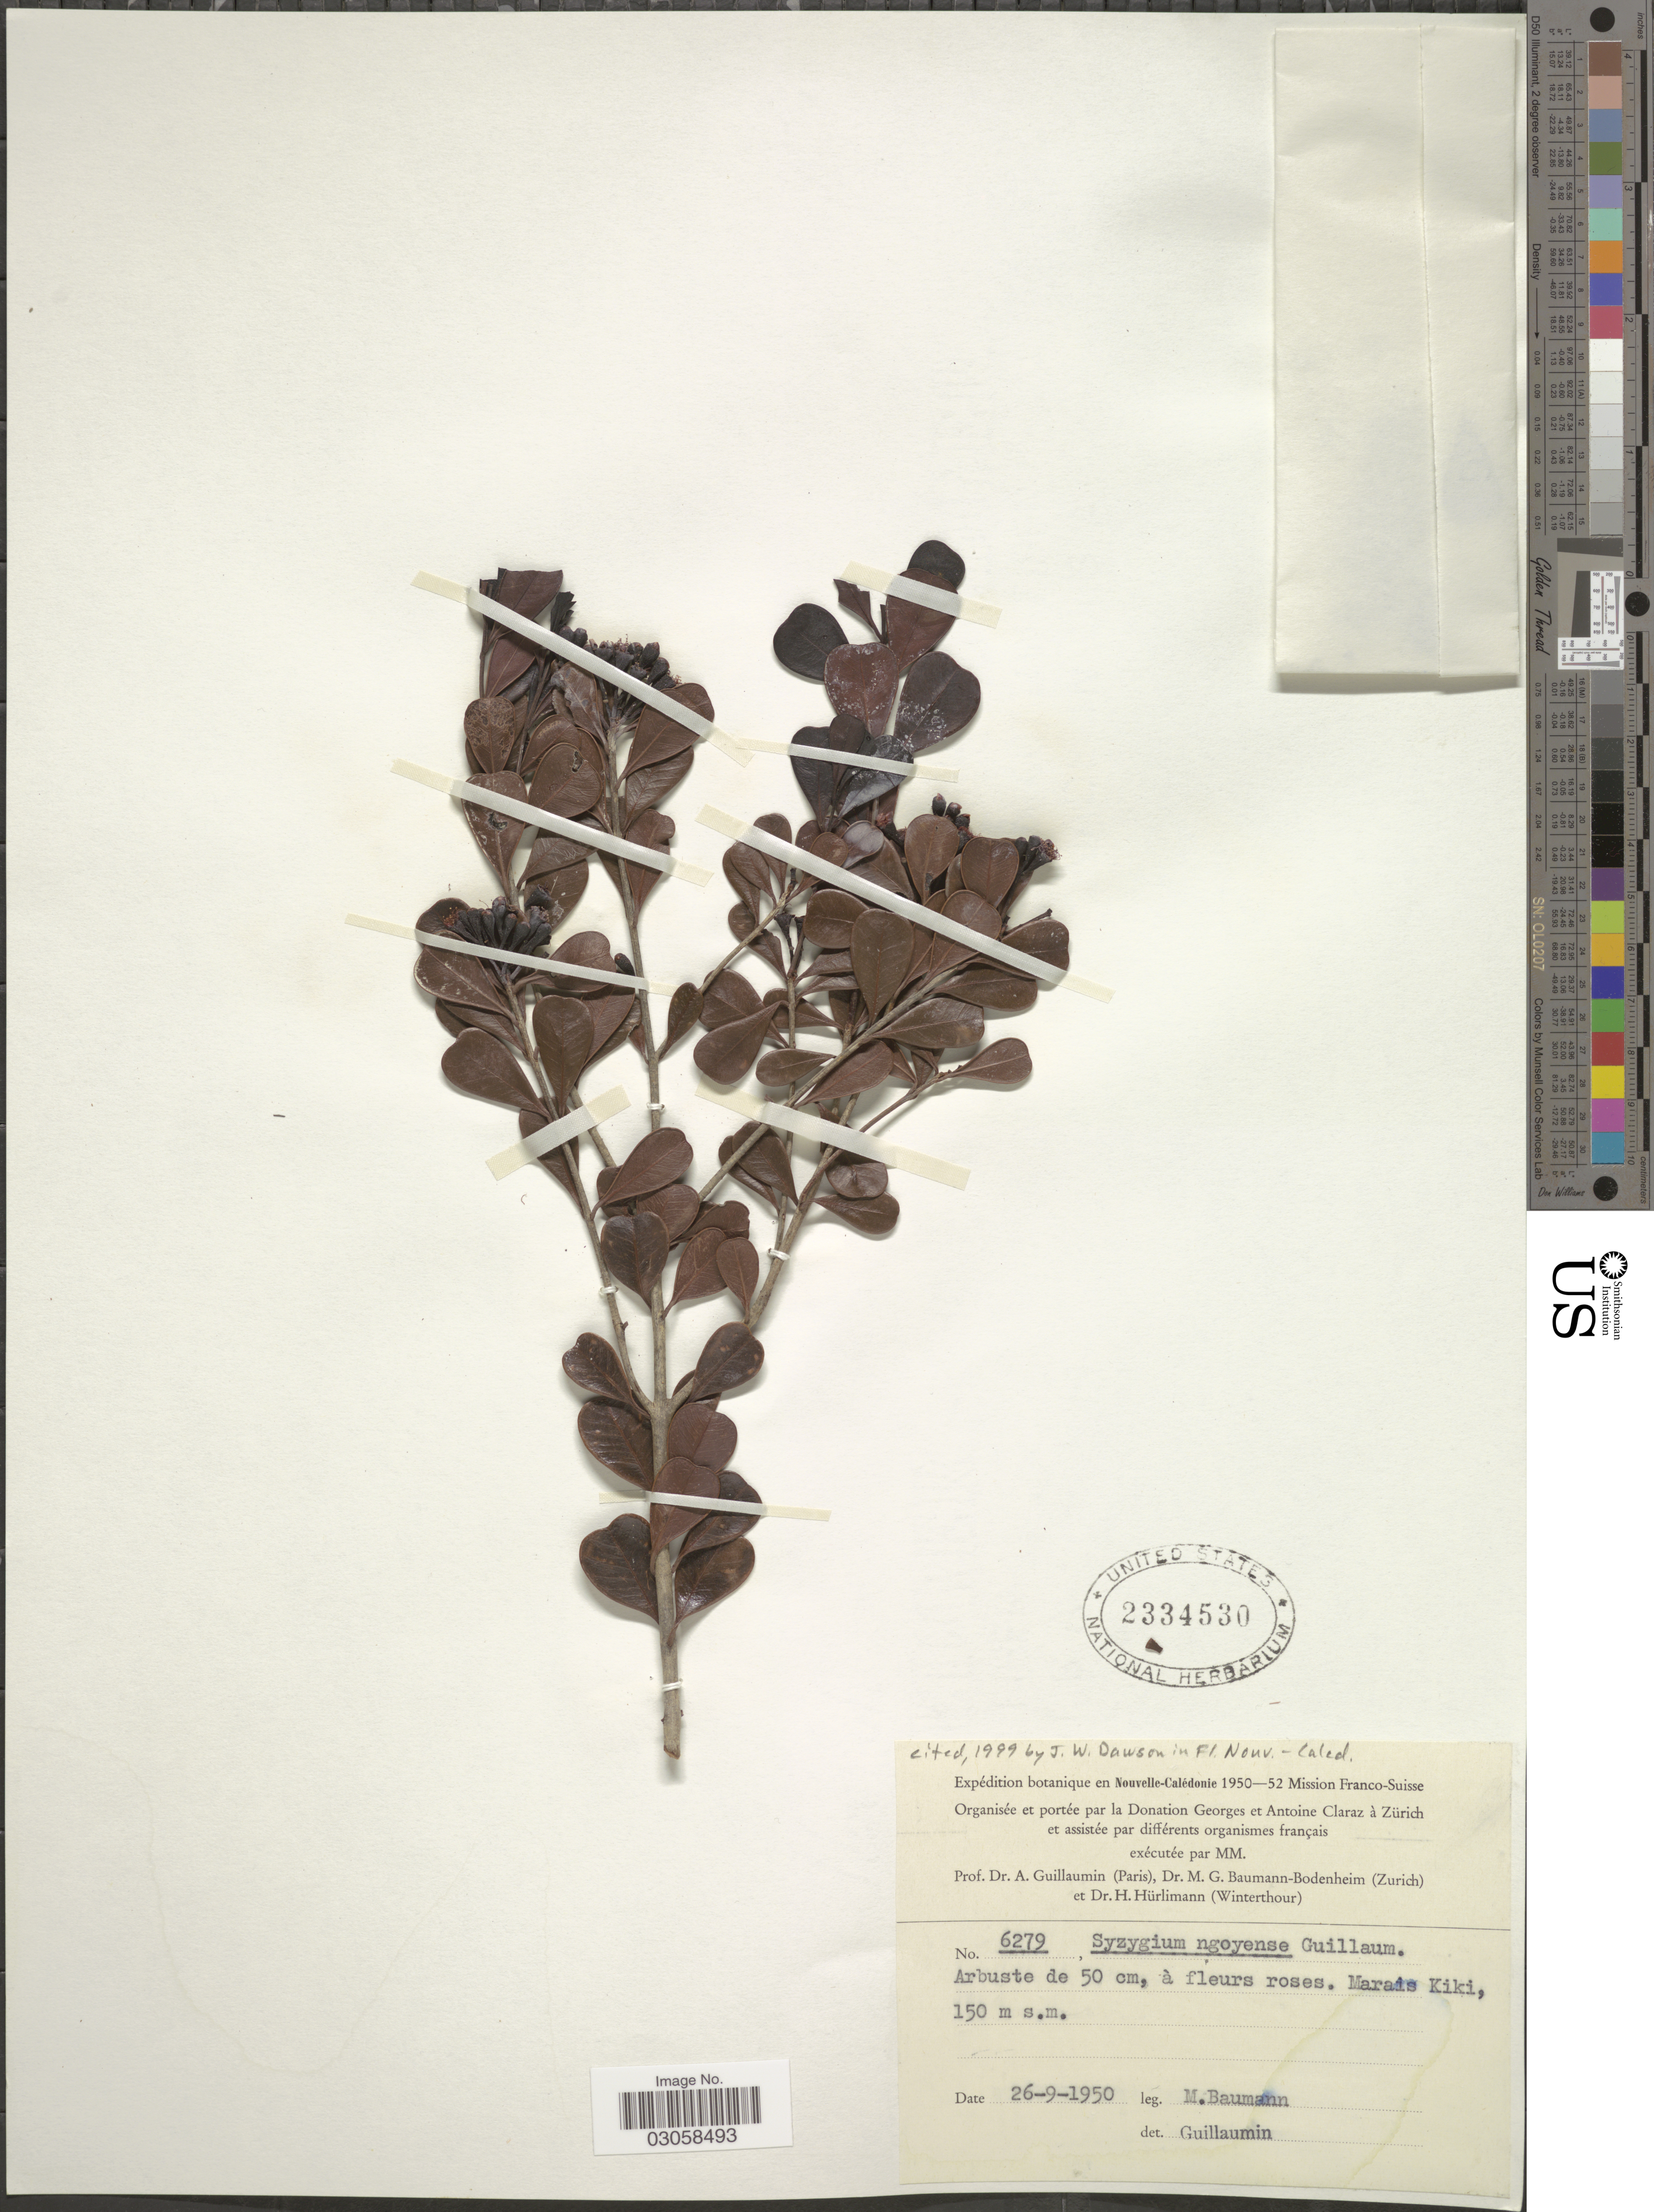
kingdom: Plantae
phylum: Tracheophyta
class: Magnoliopsida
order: Myrtales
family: Myrtaceae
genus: Syzygium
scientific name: Syzygium ngoyense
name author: (Schltr.) Guillaumin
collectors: M. G. Baumann-Bodenheim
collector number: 6279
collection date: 1950-09-26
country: New Caledonia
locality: Nouvelle-Calédonie. Marais Kiki.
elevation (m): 150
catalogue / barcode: US 2334530